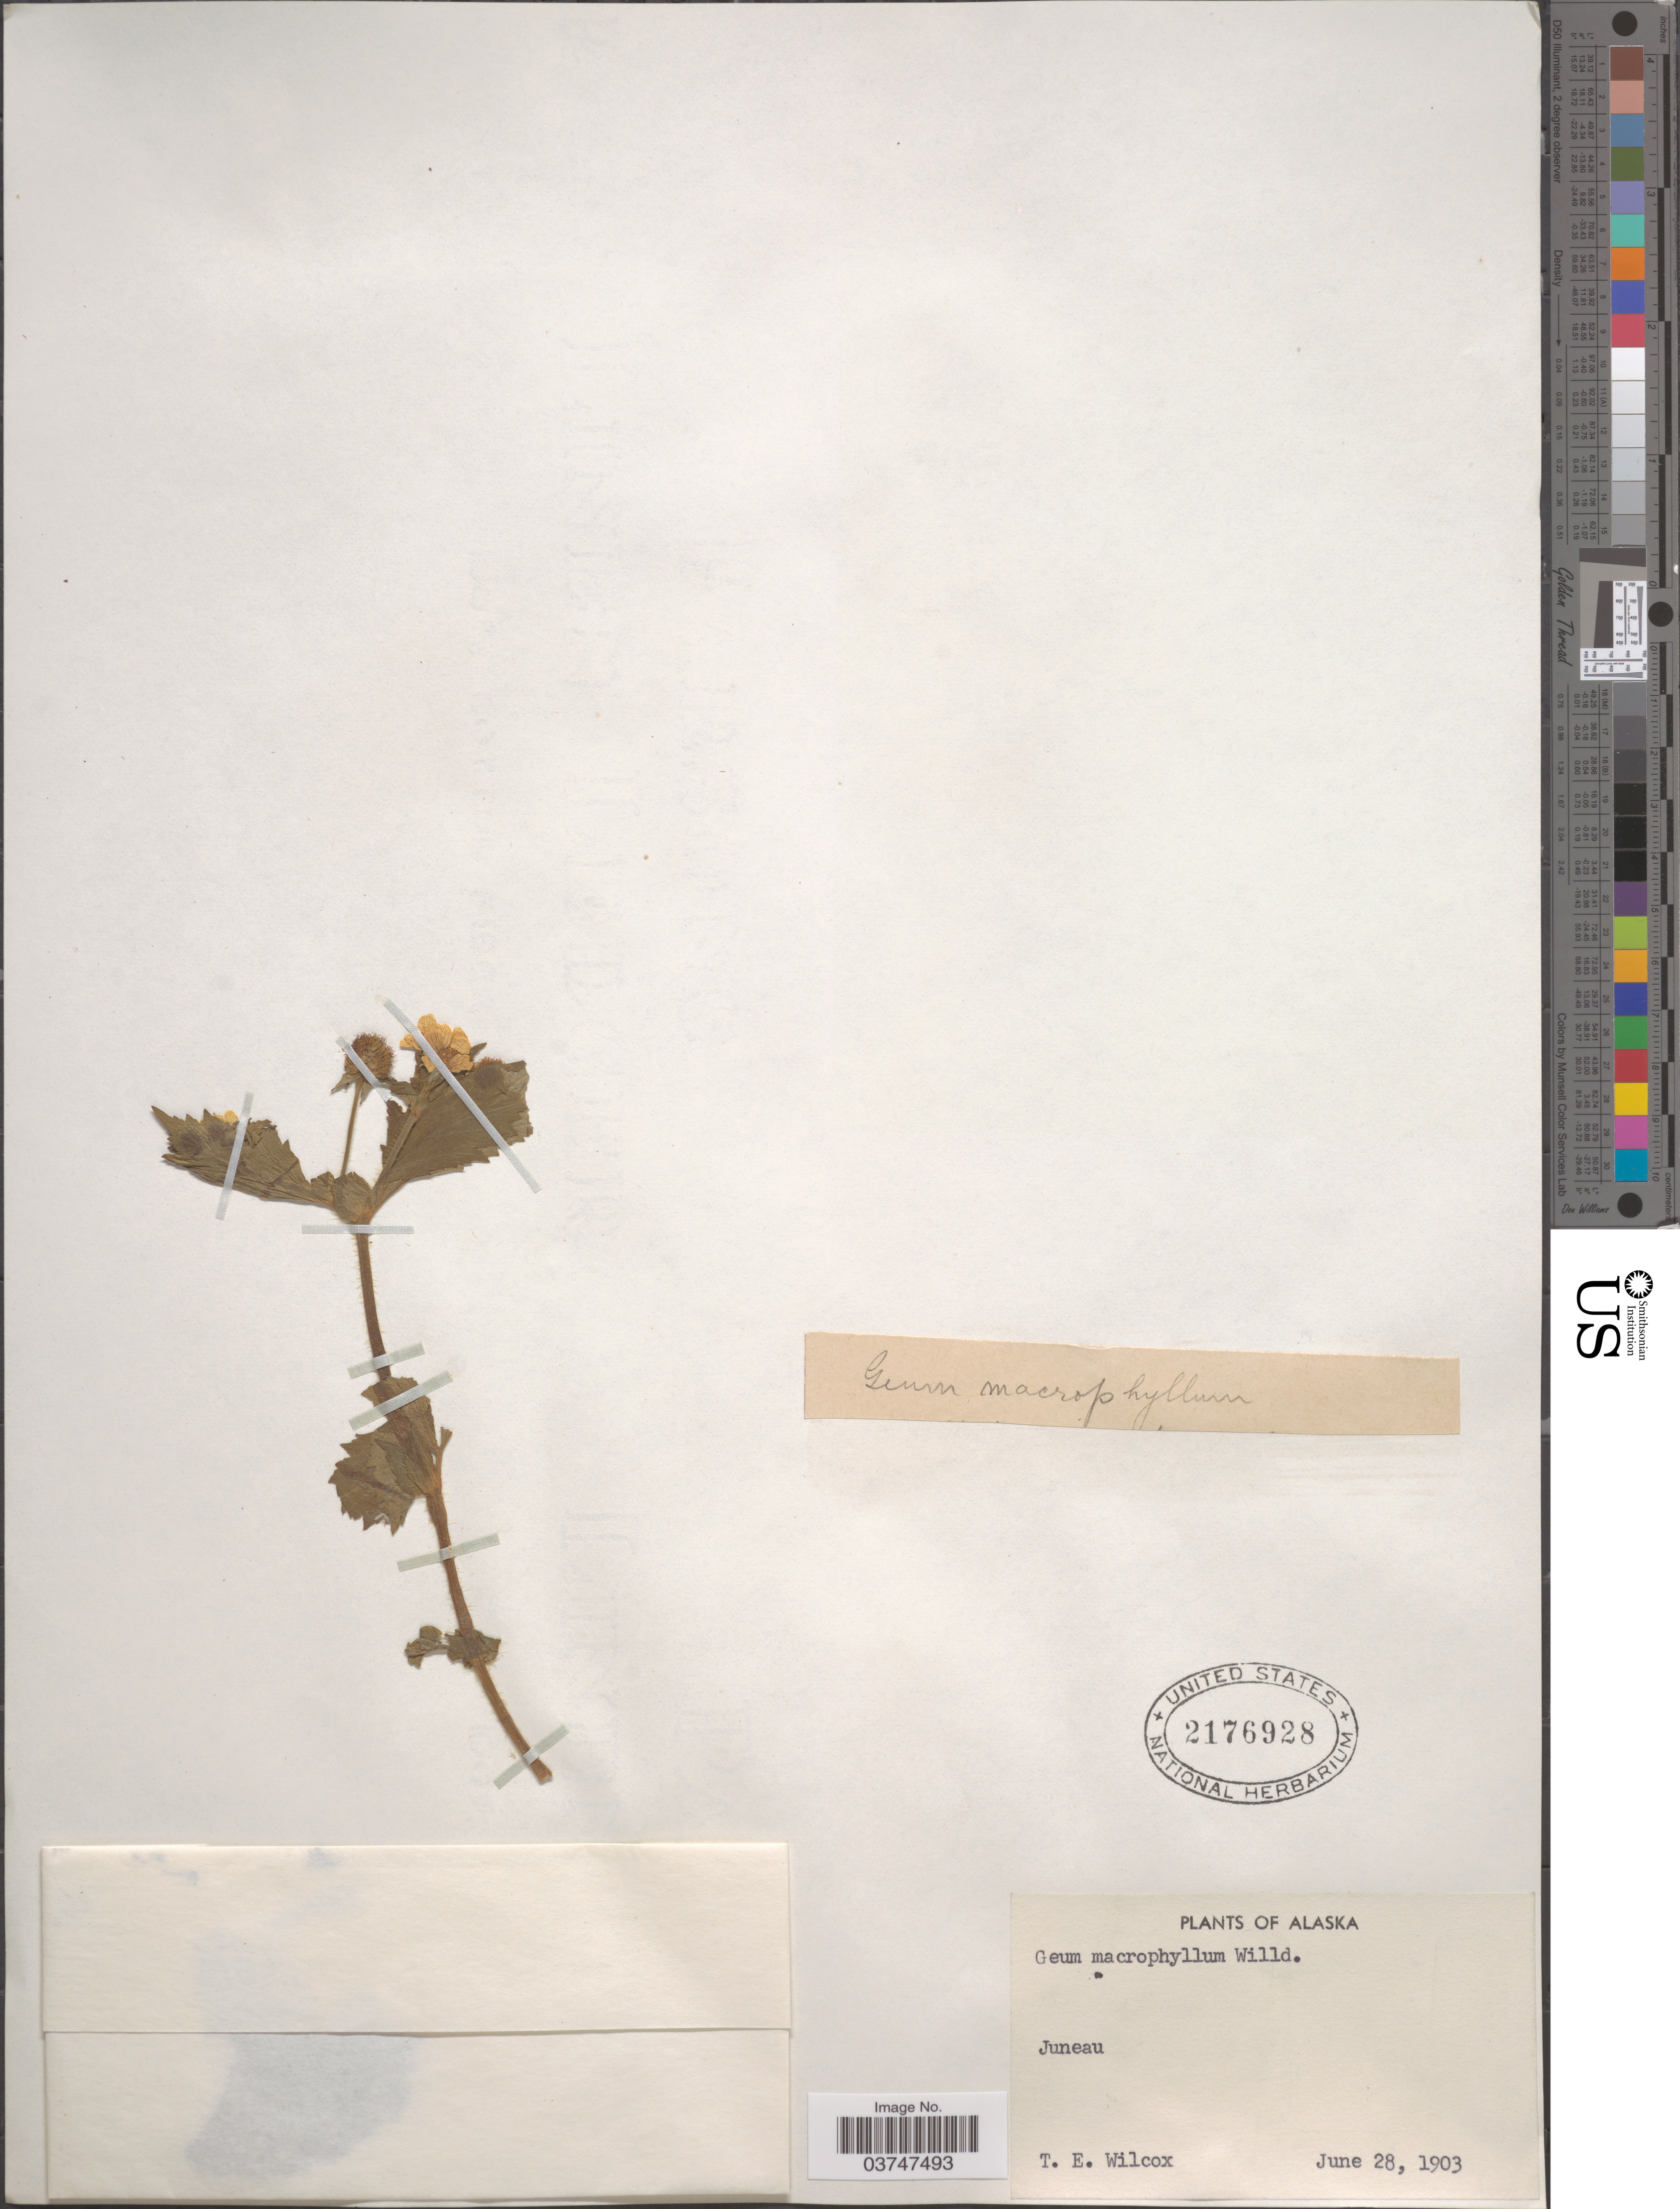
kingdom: Plantae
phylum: Tracheophyta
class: Magnoliopsida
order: Rosales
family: Rosaceae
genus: Geum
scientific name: Geum macrophyllum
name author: Willd.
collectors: T. E. Wilcox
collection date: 1903-06-28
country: United States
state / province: Alaska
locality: Juneau.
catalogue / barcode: US 2176928